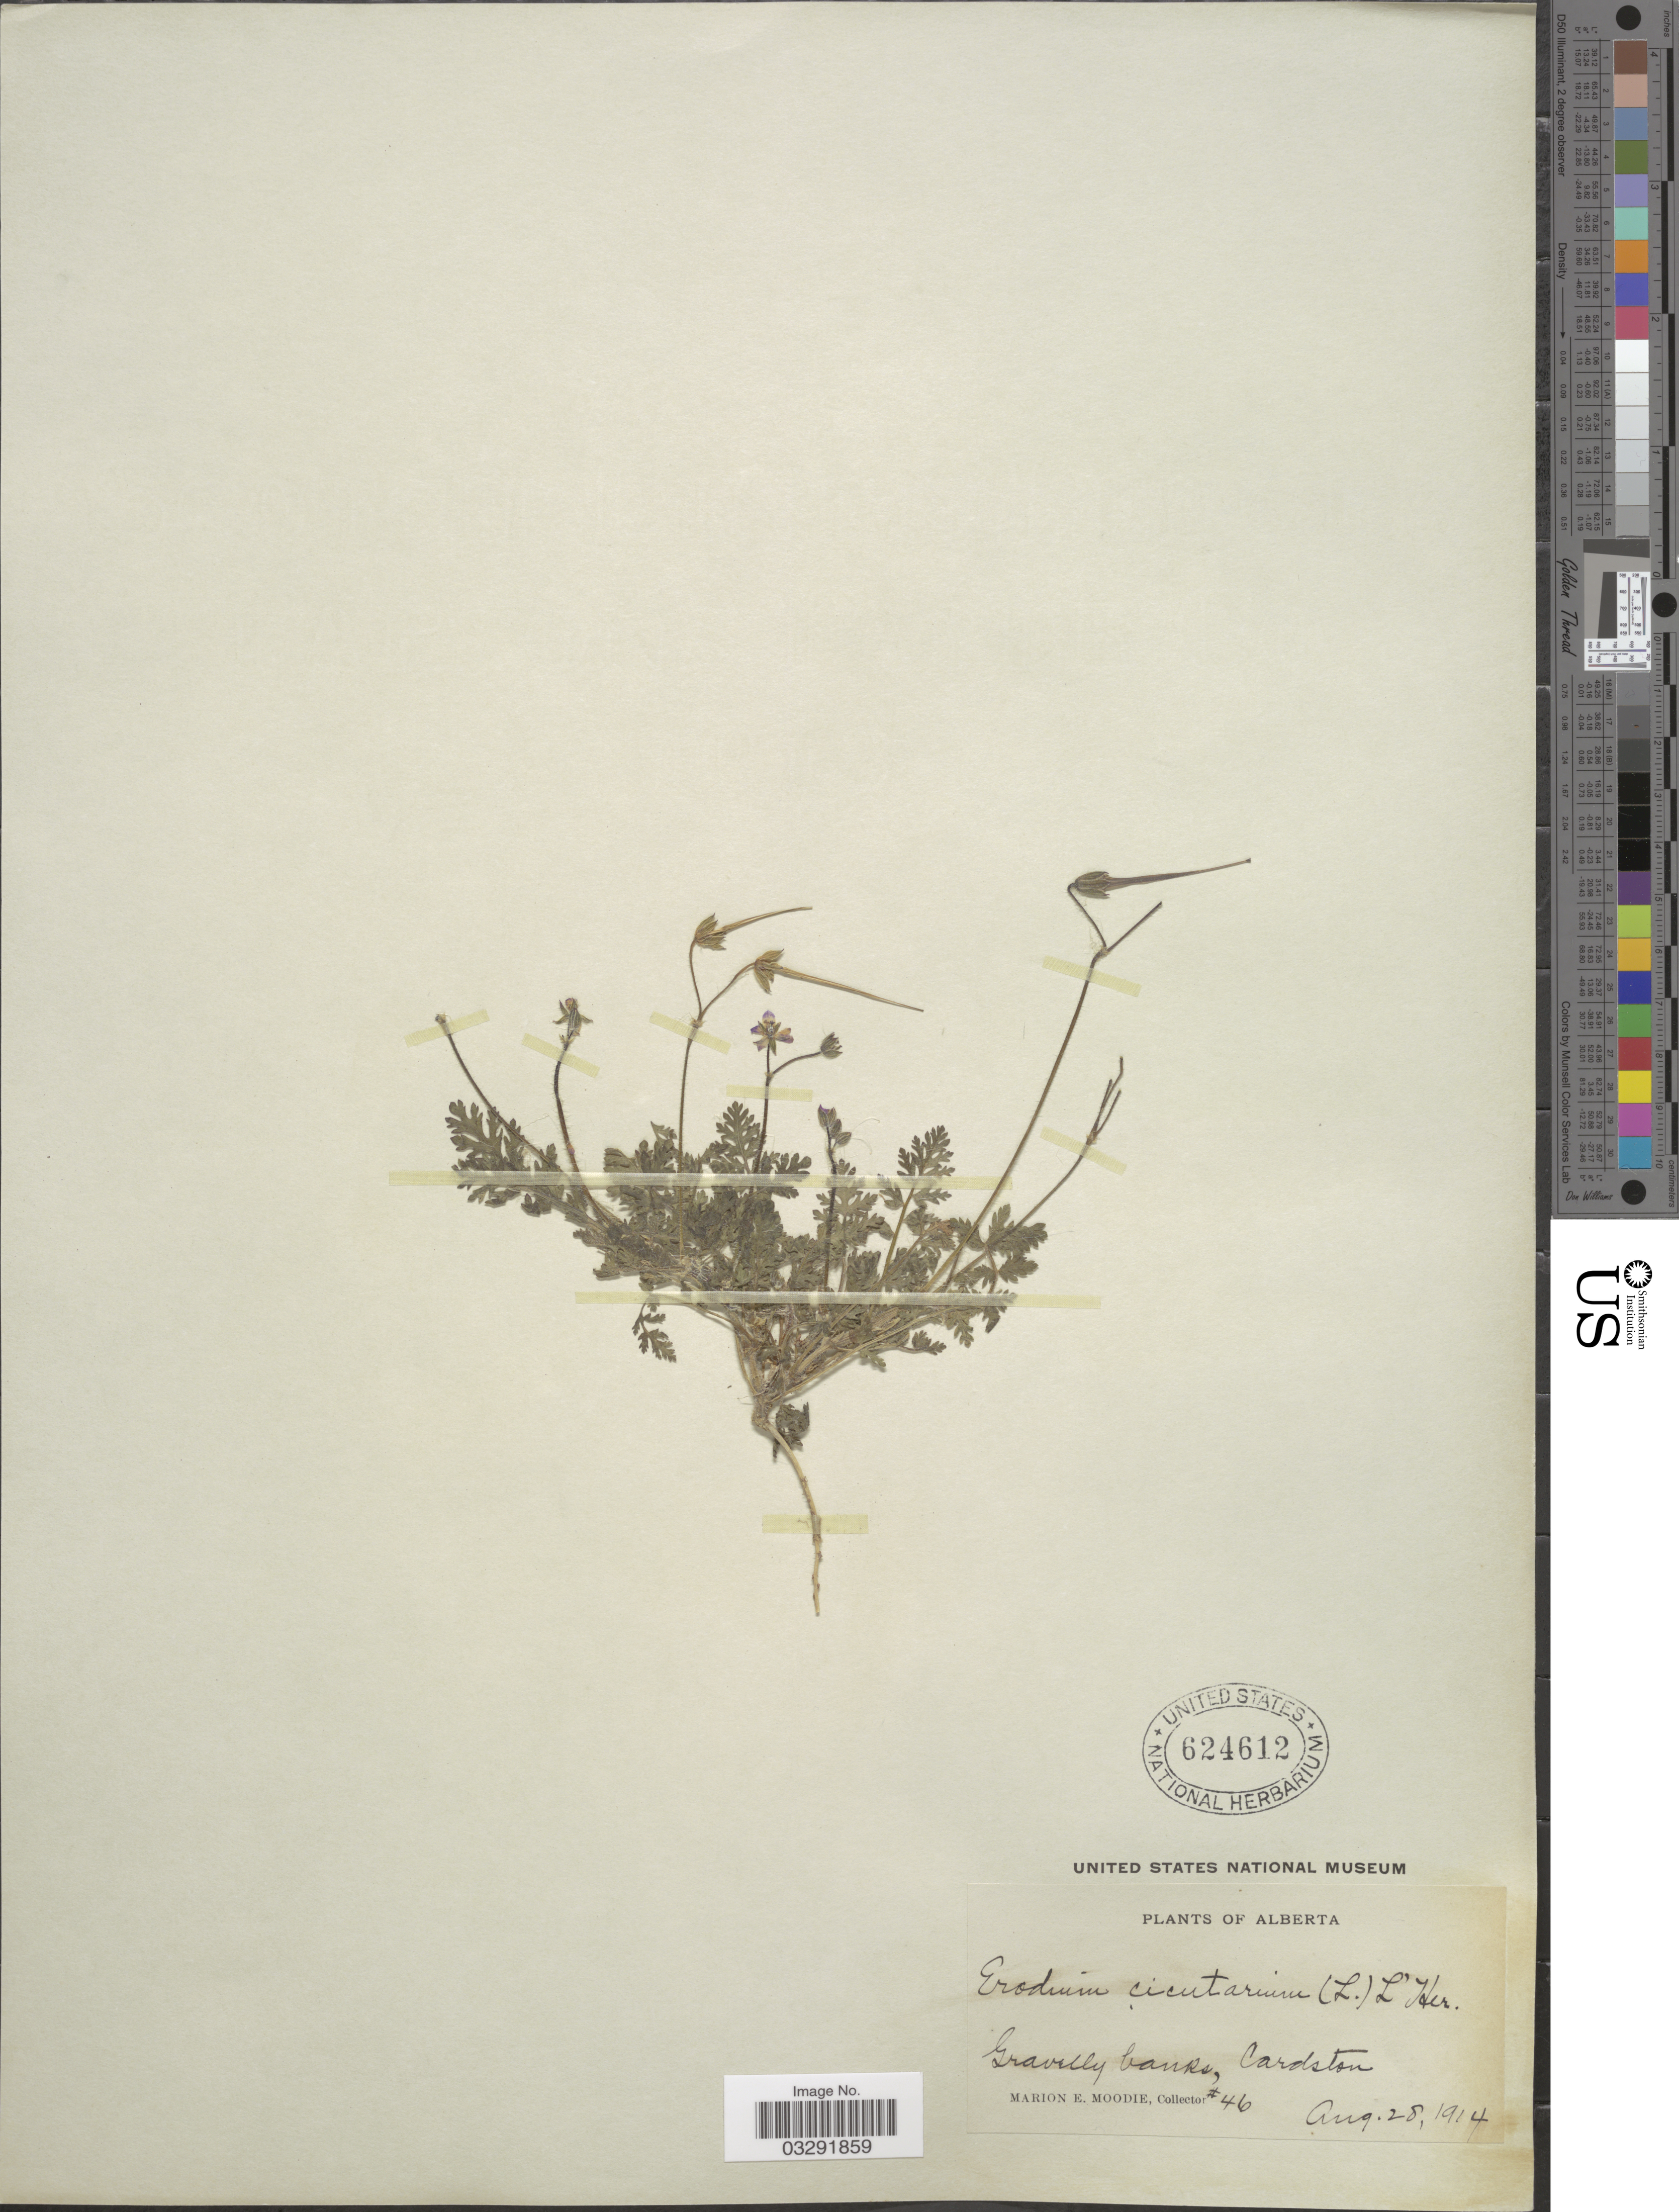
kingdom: Plantae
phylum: Tracheophyta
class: Magnoliopsida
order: Geraniales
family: Geraniaceae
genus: Erodium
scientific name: Erodium cicutarium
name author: (L.) L'Hér.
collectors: M. E. Moodie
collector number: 46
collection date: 1914-08-28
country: Canada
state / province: Alberta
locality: Cardston.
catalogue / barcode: US 624612